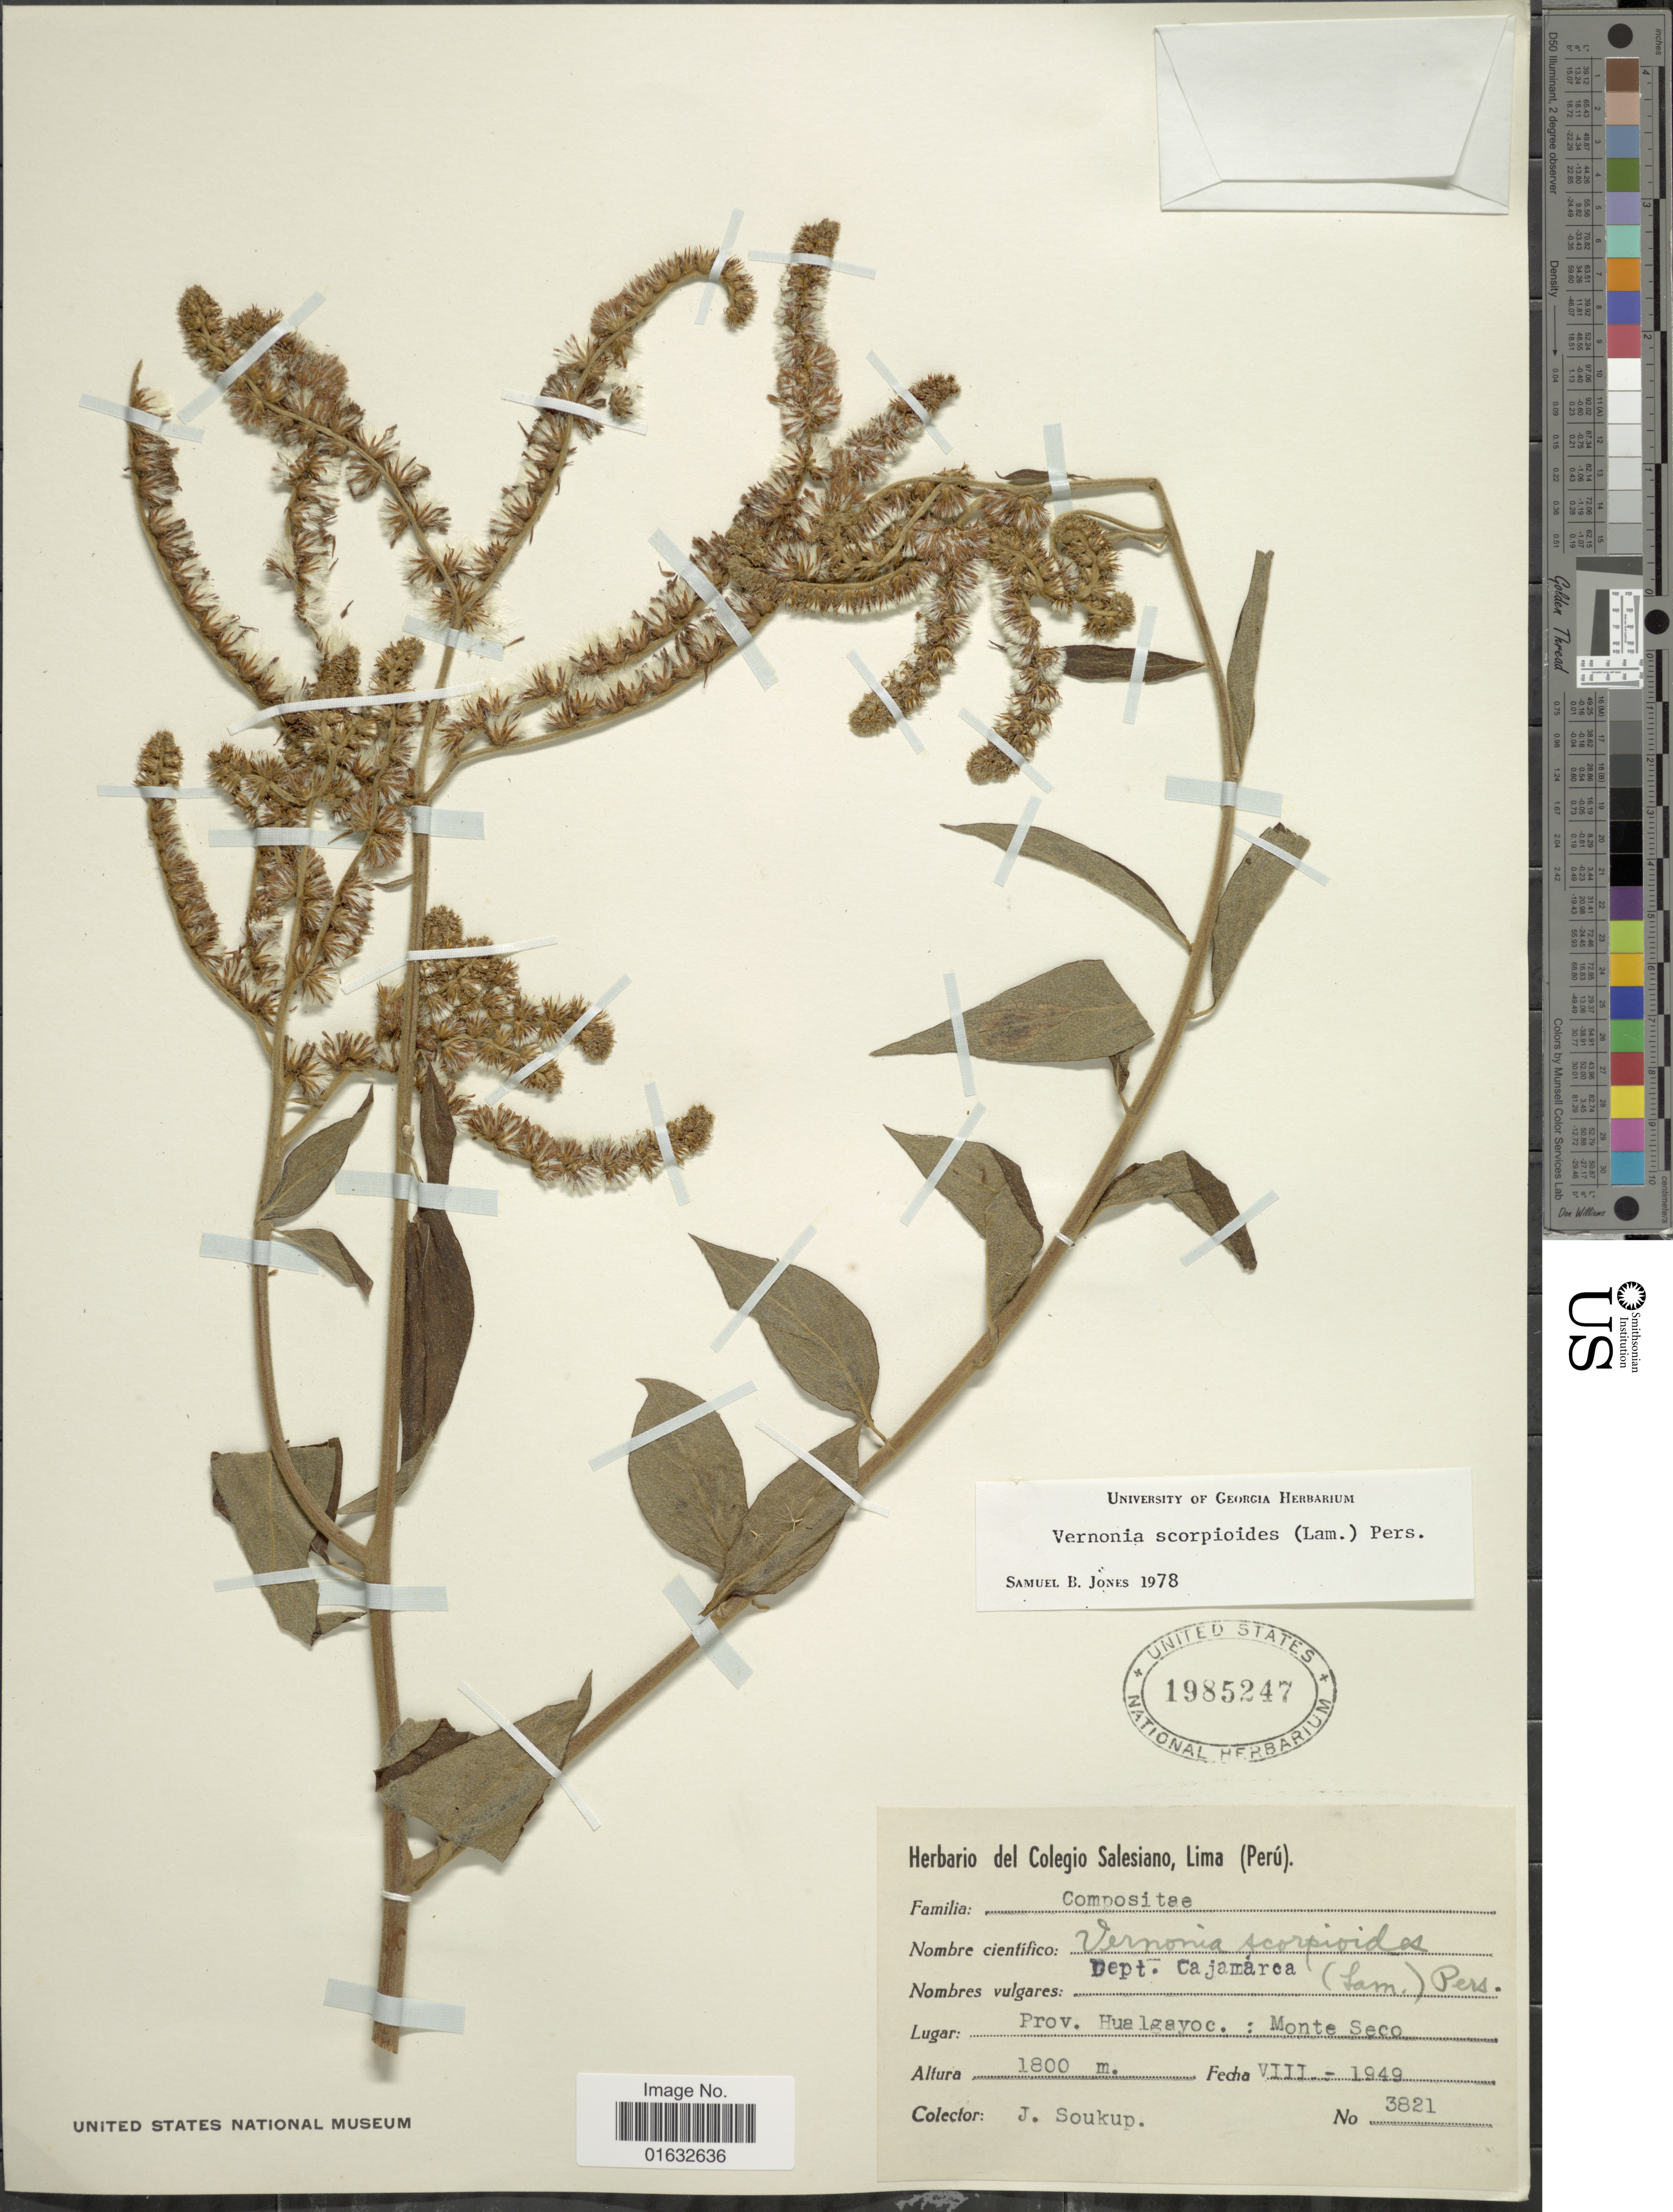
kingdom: Plantae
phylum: Tracheophyta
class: Magnoliopsida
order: Asterales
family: Asteraceae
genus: Cyrtocymura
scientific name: Cyrtocymura scorpioides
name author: (Lam.) H. Rob.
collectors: J. Soukup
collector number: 3821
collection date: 1949-08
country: Peru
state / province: Cajamarca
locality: Prov. Hualgayoc.: Monte Seco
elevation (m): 1800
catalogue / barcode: US 1985247